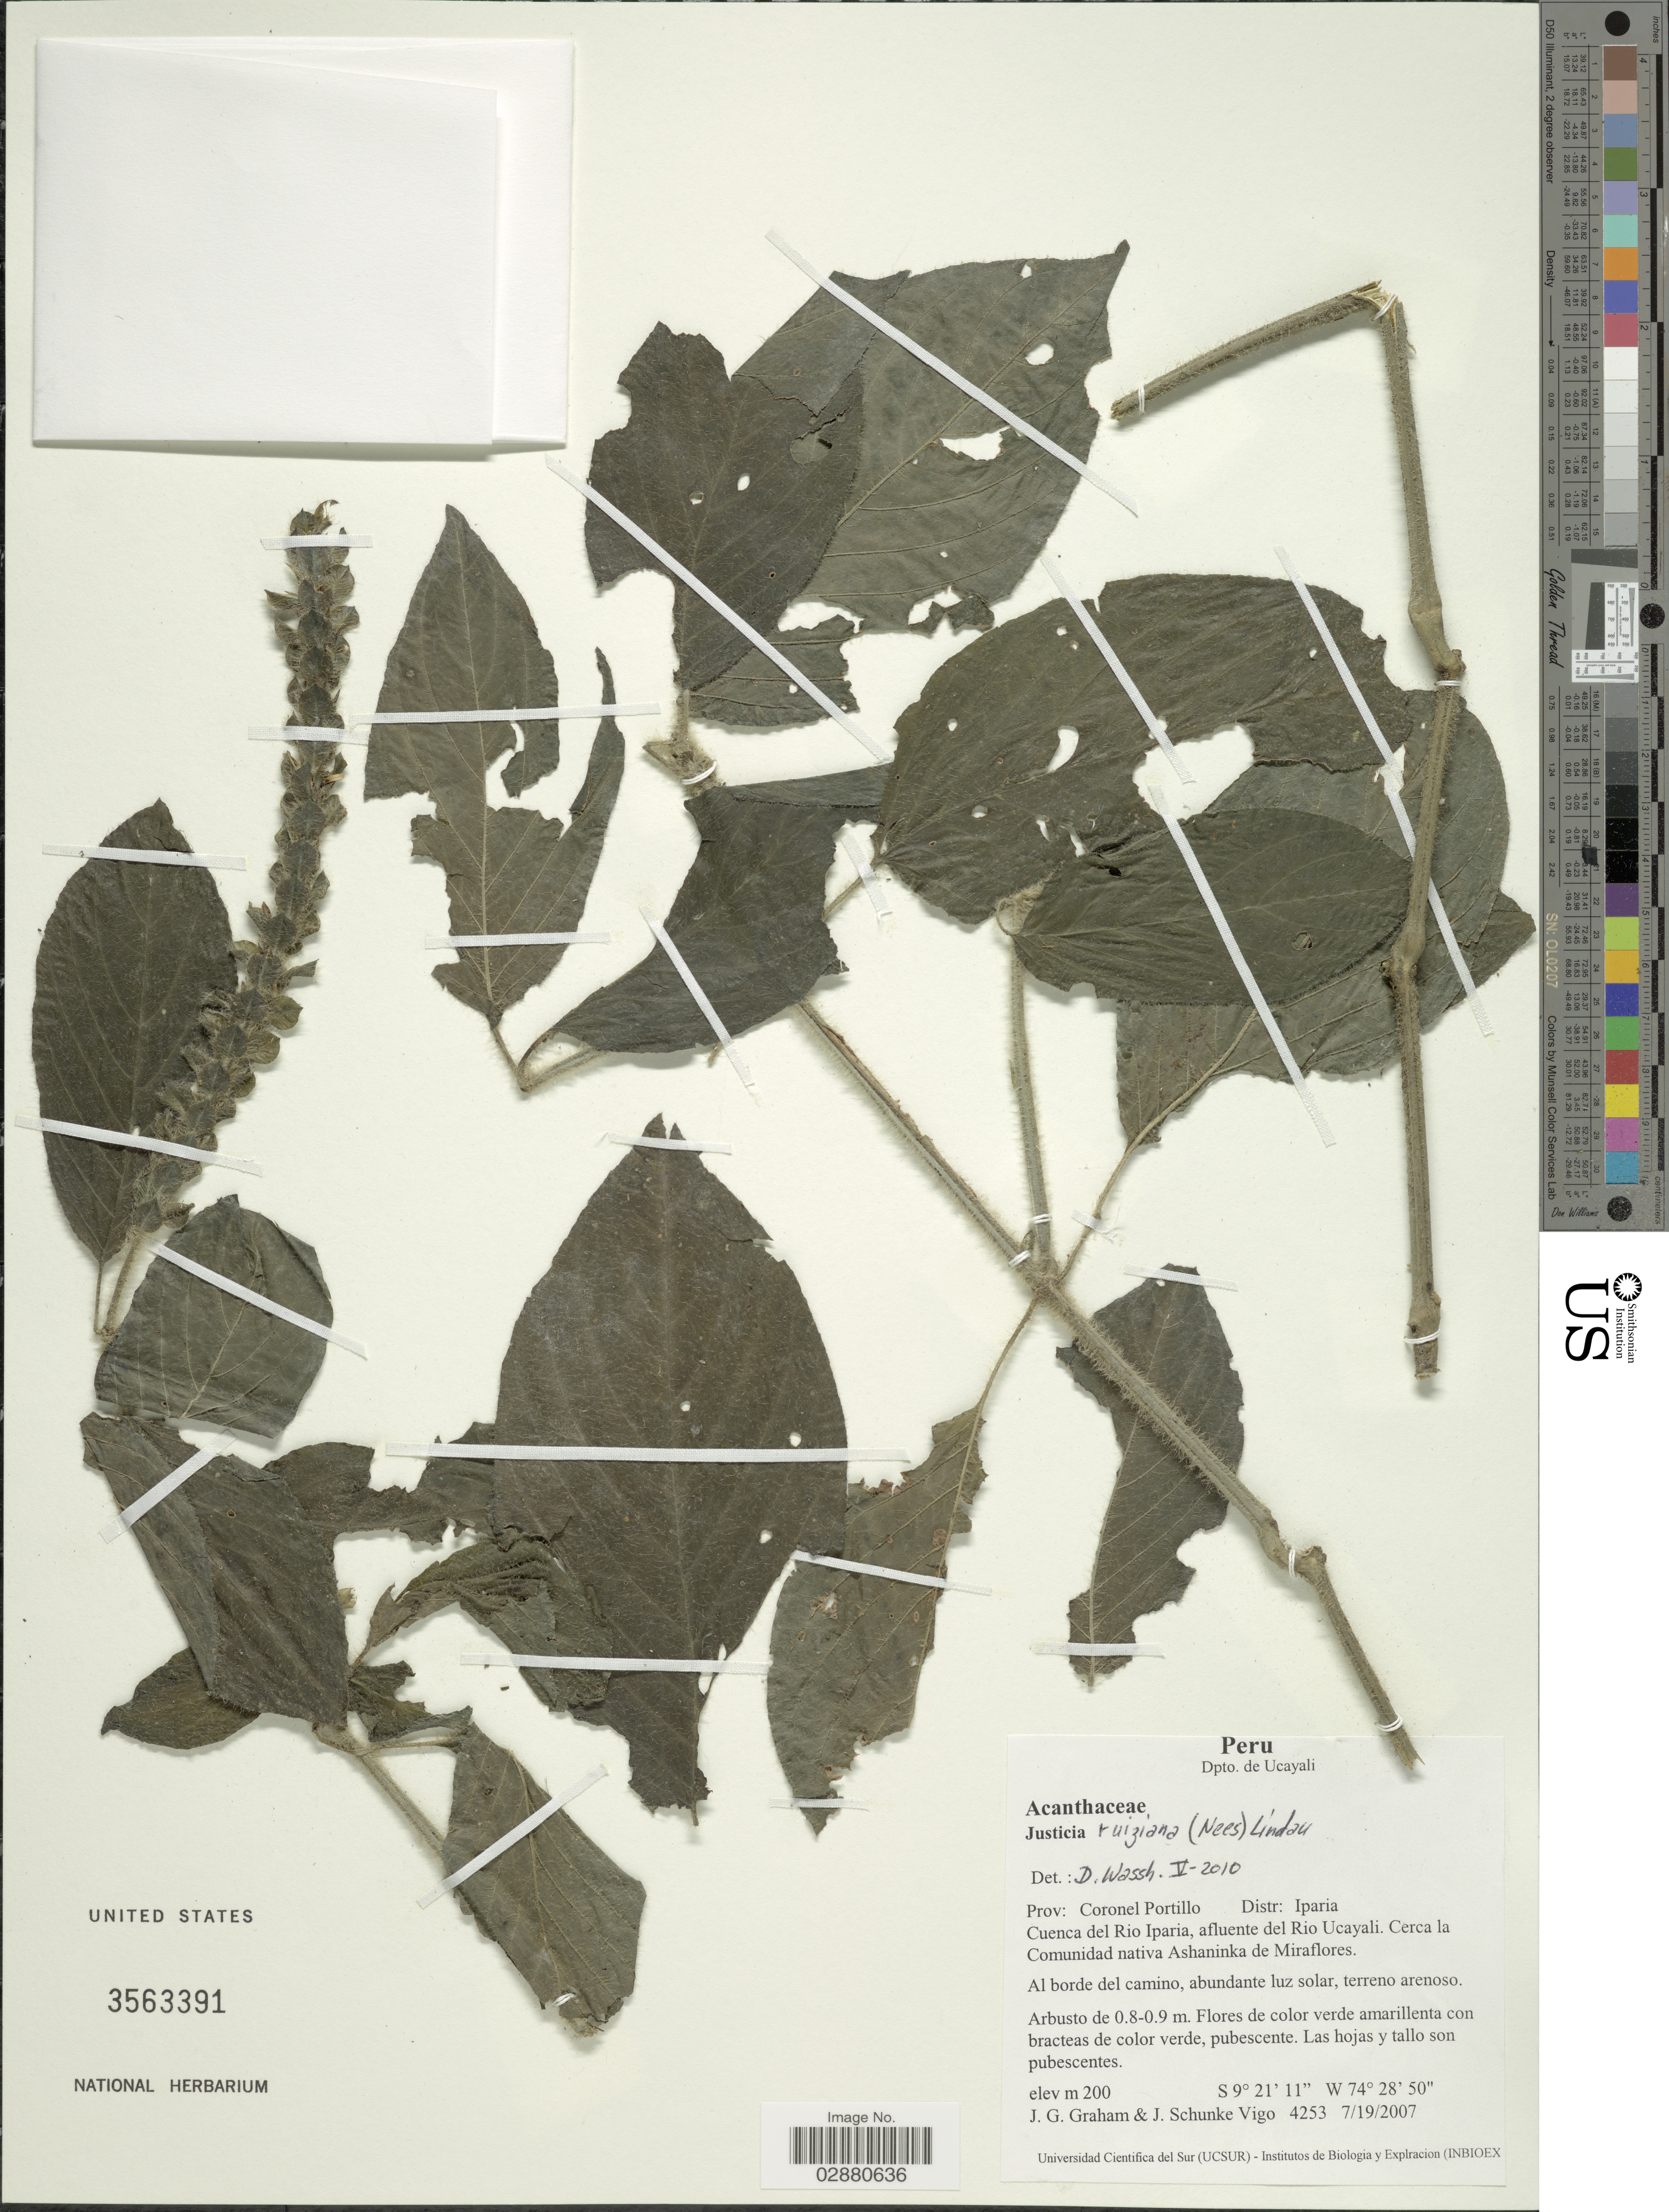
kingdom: Plantae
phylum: Tracheophyta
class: Magnoliopsida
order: Lamiales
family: Acanthaceae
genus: Justicia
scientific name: Justicia ruiziana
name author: Lindau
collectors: J. Graham & J. Schunke Vigo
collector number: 4253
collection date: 2007-07-19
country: Peru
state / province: Ucayali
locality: Dpto. de Ucayali. Prov: Coronel Portillo. Distr: Iparia. Cuenca del Rio Iparia, afluente del Rio Ucayali. Cerca la Comunidad nativa Ashaninka de Miraflores.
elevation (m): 200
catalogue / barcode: US 3563391